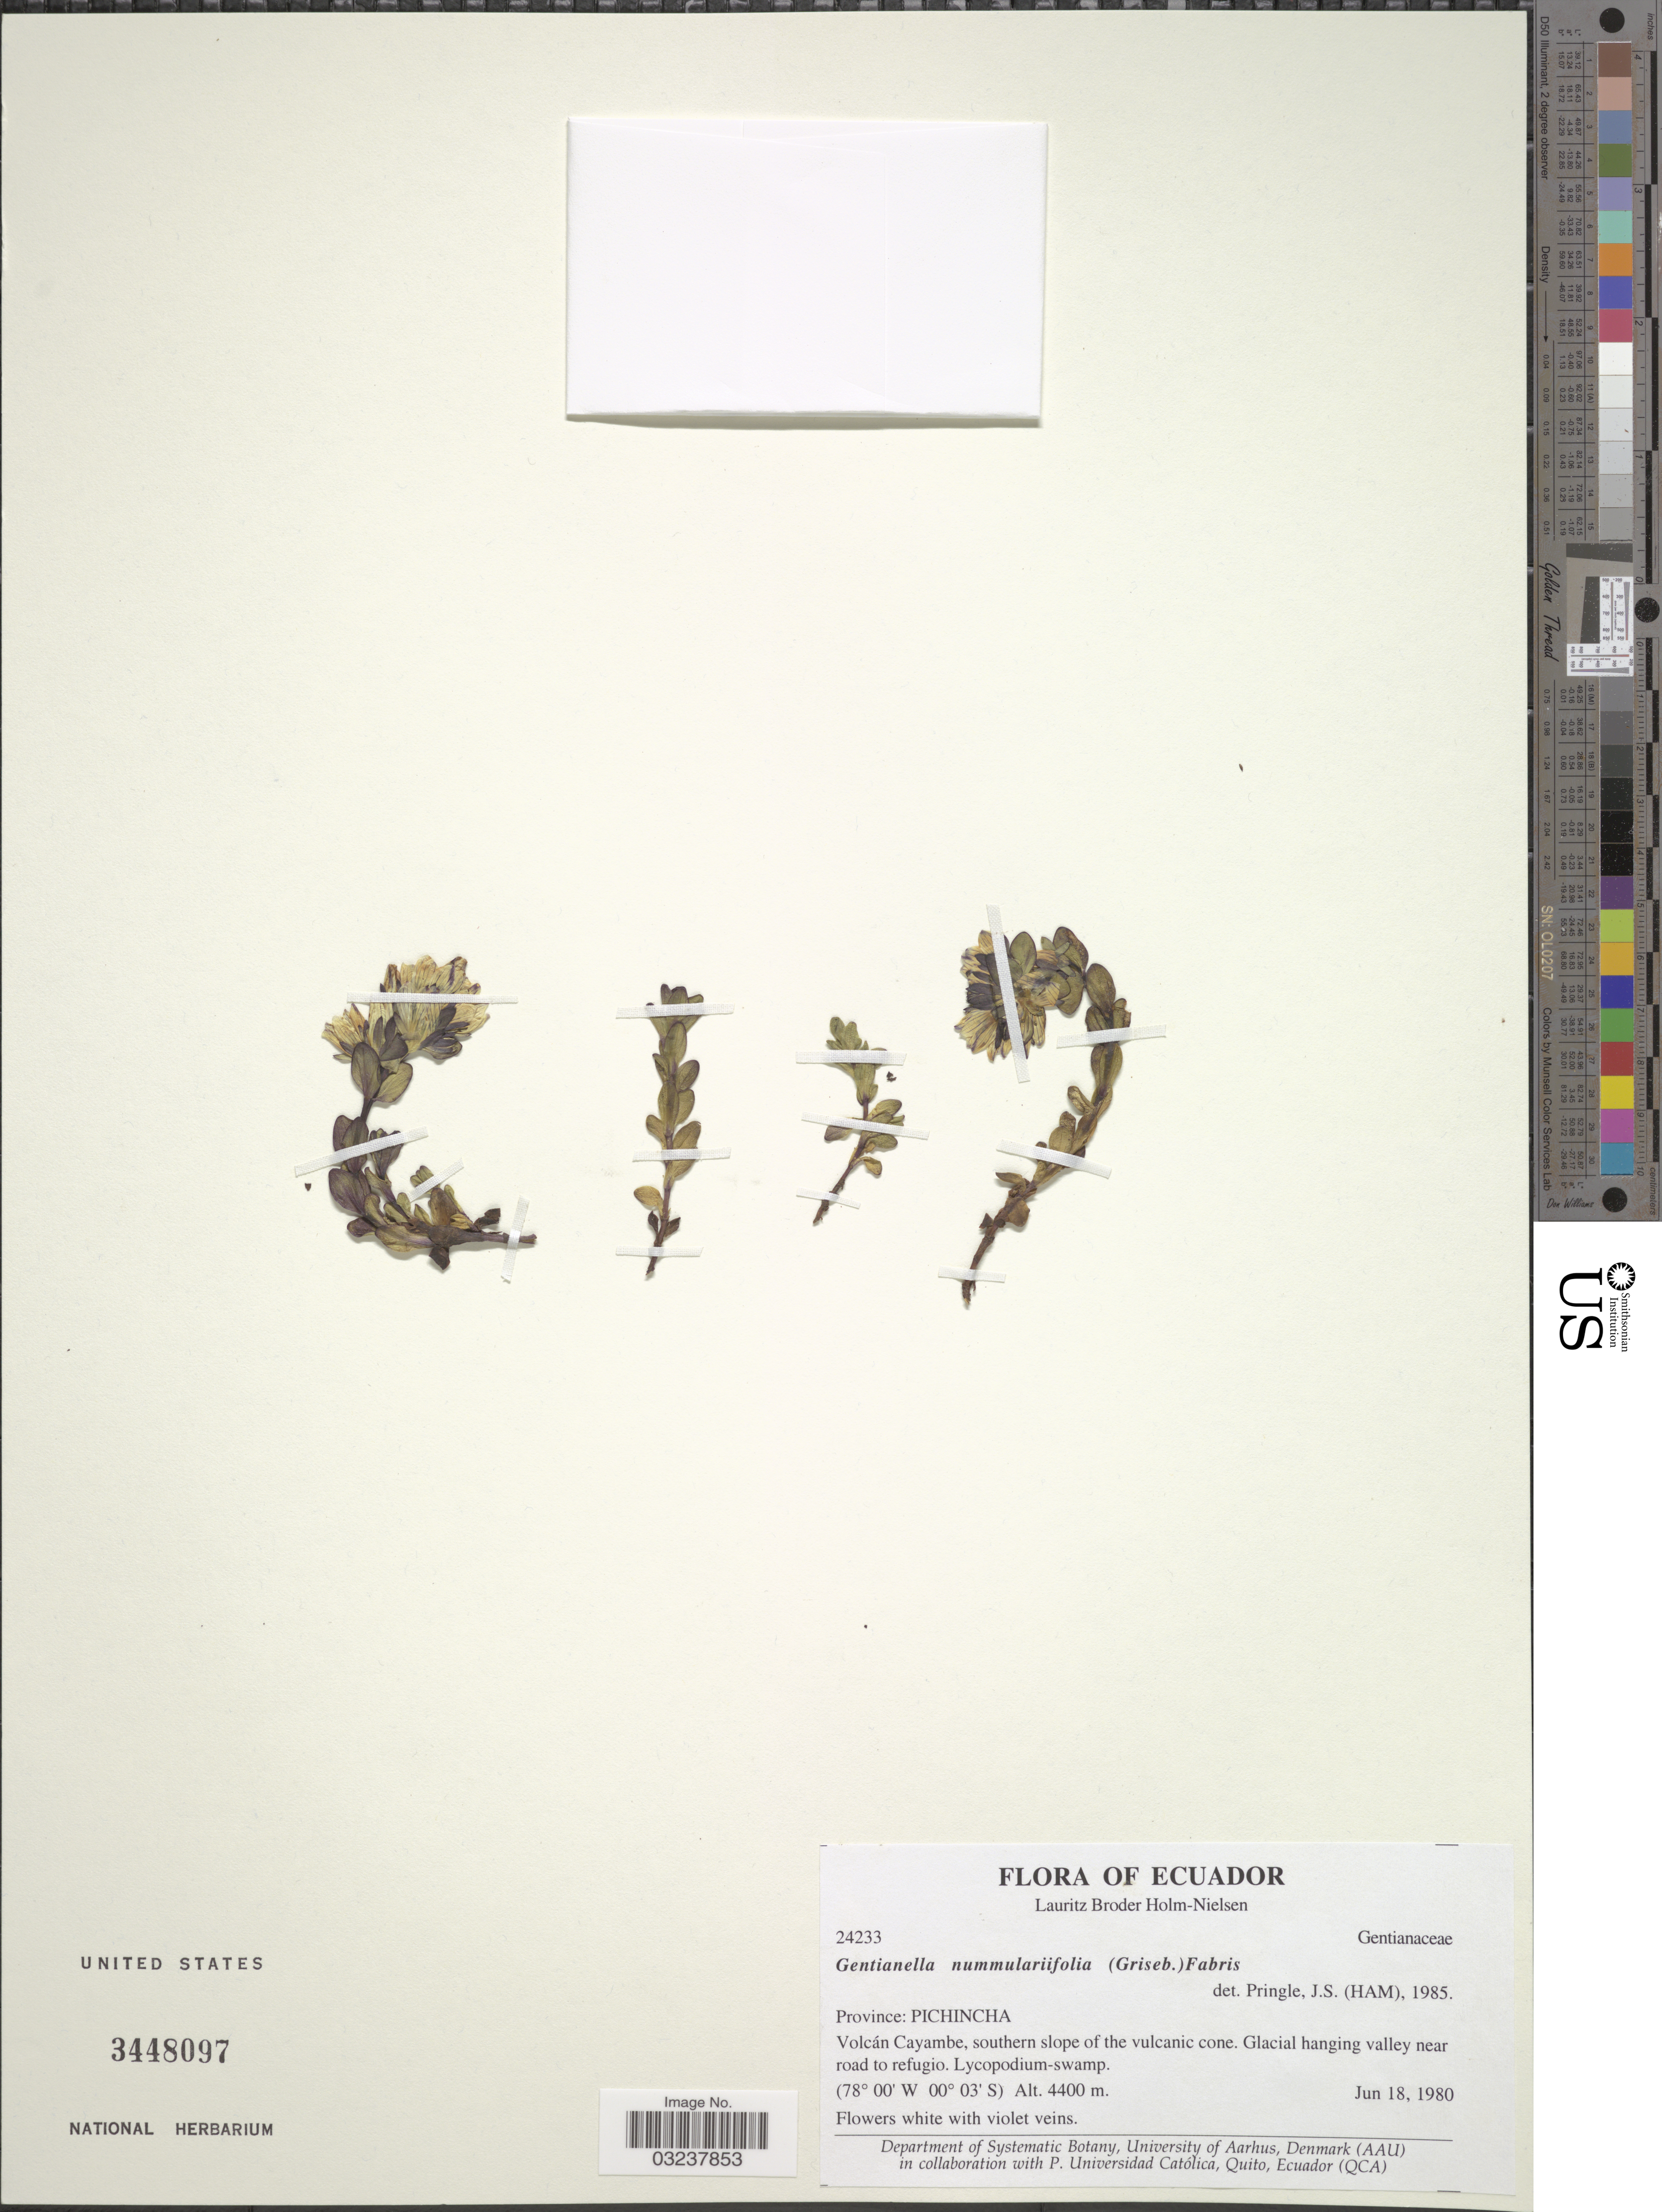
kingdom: Plantae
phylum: Tracheophyta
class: Magnoliopsida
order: Gentianales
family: Gentianaceae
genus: Gentianella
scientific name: Gentianella nummularifolia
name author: (Griseb.) Fabris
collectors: L. B. Holm-Nielsen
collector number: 24233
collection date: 1980-06-18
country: Ecuador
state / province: Pichincha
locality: Volcán Cayambe, southern slope of the vulcanic cone. Glacial hanging valley near road to refugio.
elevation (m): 4400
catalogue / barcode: US 3448097